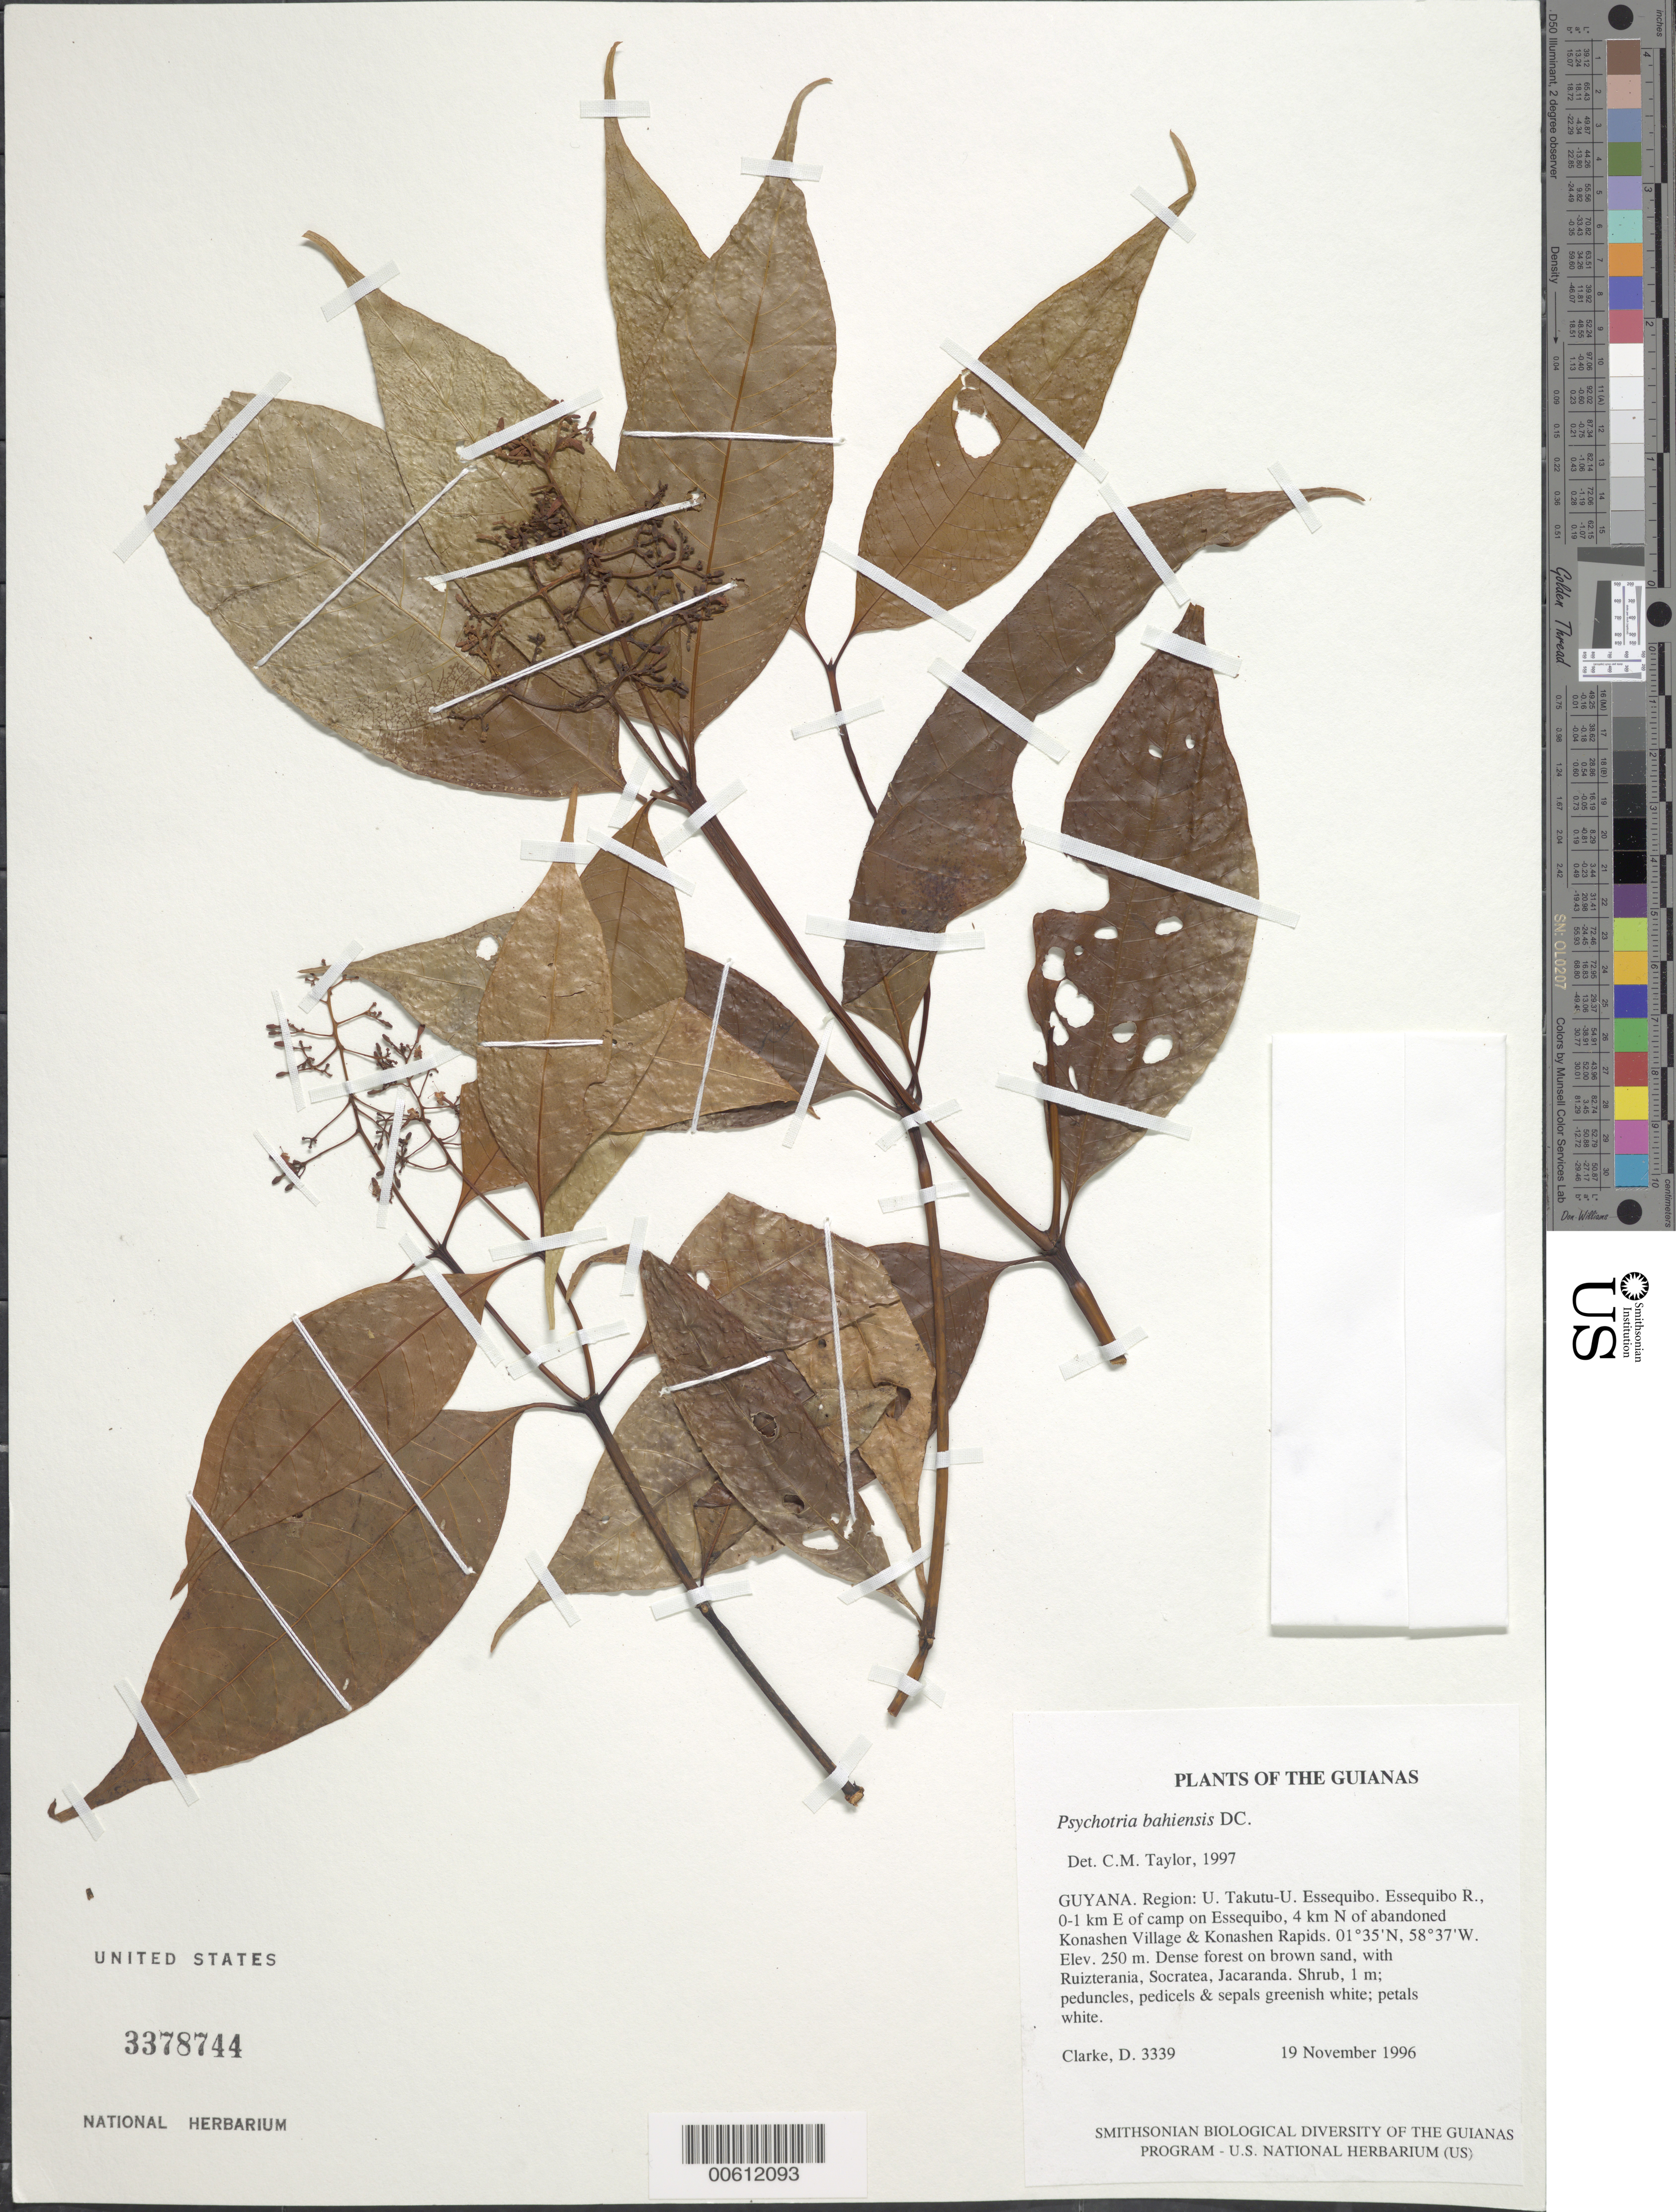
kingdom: Plantae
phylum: Tracheophyta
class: Magnoliopsida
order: Gentianales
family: Rubiaceae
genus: Psychotria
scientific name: Psychotria bahiensis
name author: DC.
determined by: Taylor, Charlotte M.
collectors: H. D. Clarke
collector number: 3339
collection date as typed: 19 November 1996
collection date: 1996-11-19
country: Guyana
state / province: U. Takutu-U. Essequibo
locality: Essequibo R., 0-1 km E of camp on Essequibo, 4 km N of abandoned Konashen Village & Konashen Rapids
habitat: Dense forest on brown sand, with Ruizterania, Socratea, Jacaranda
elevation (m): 250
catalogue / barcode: US 3378744